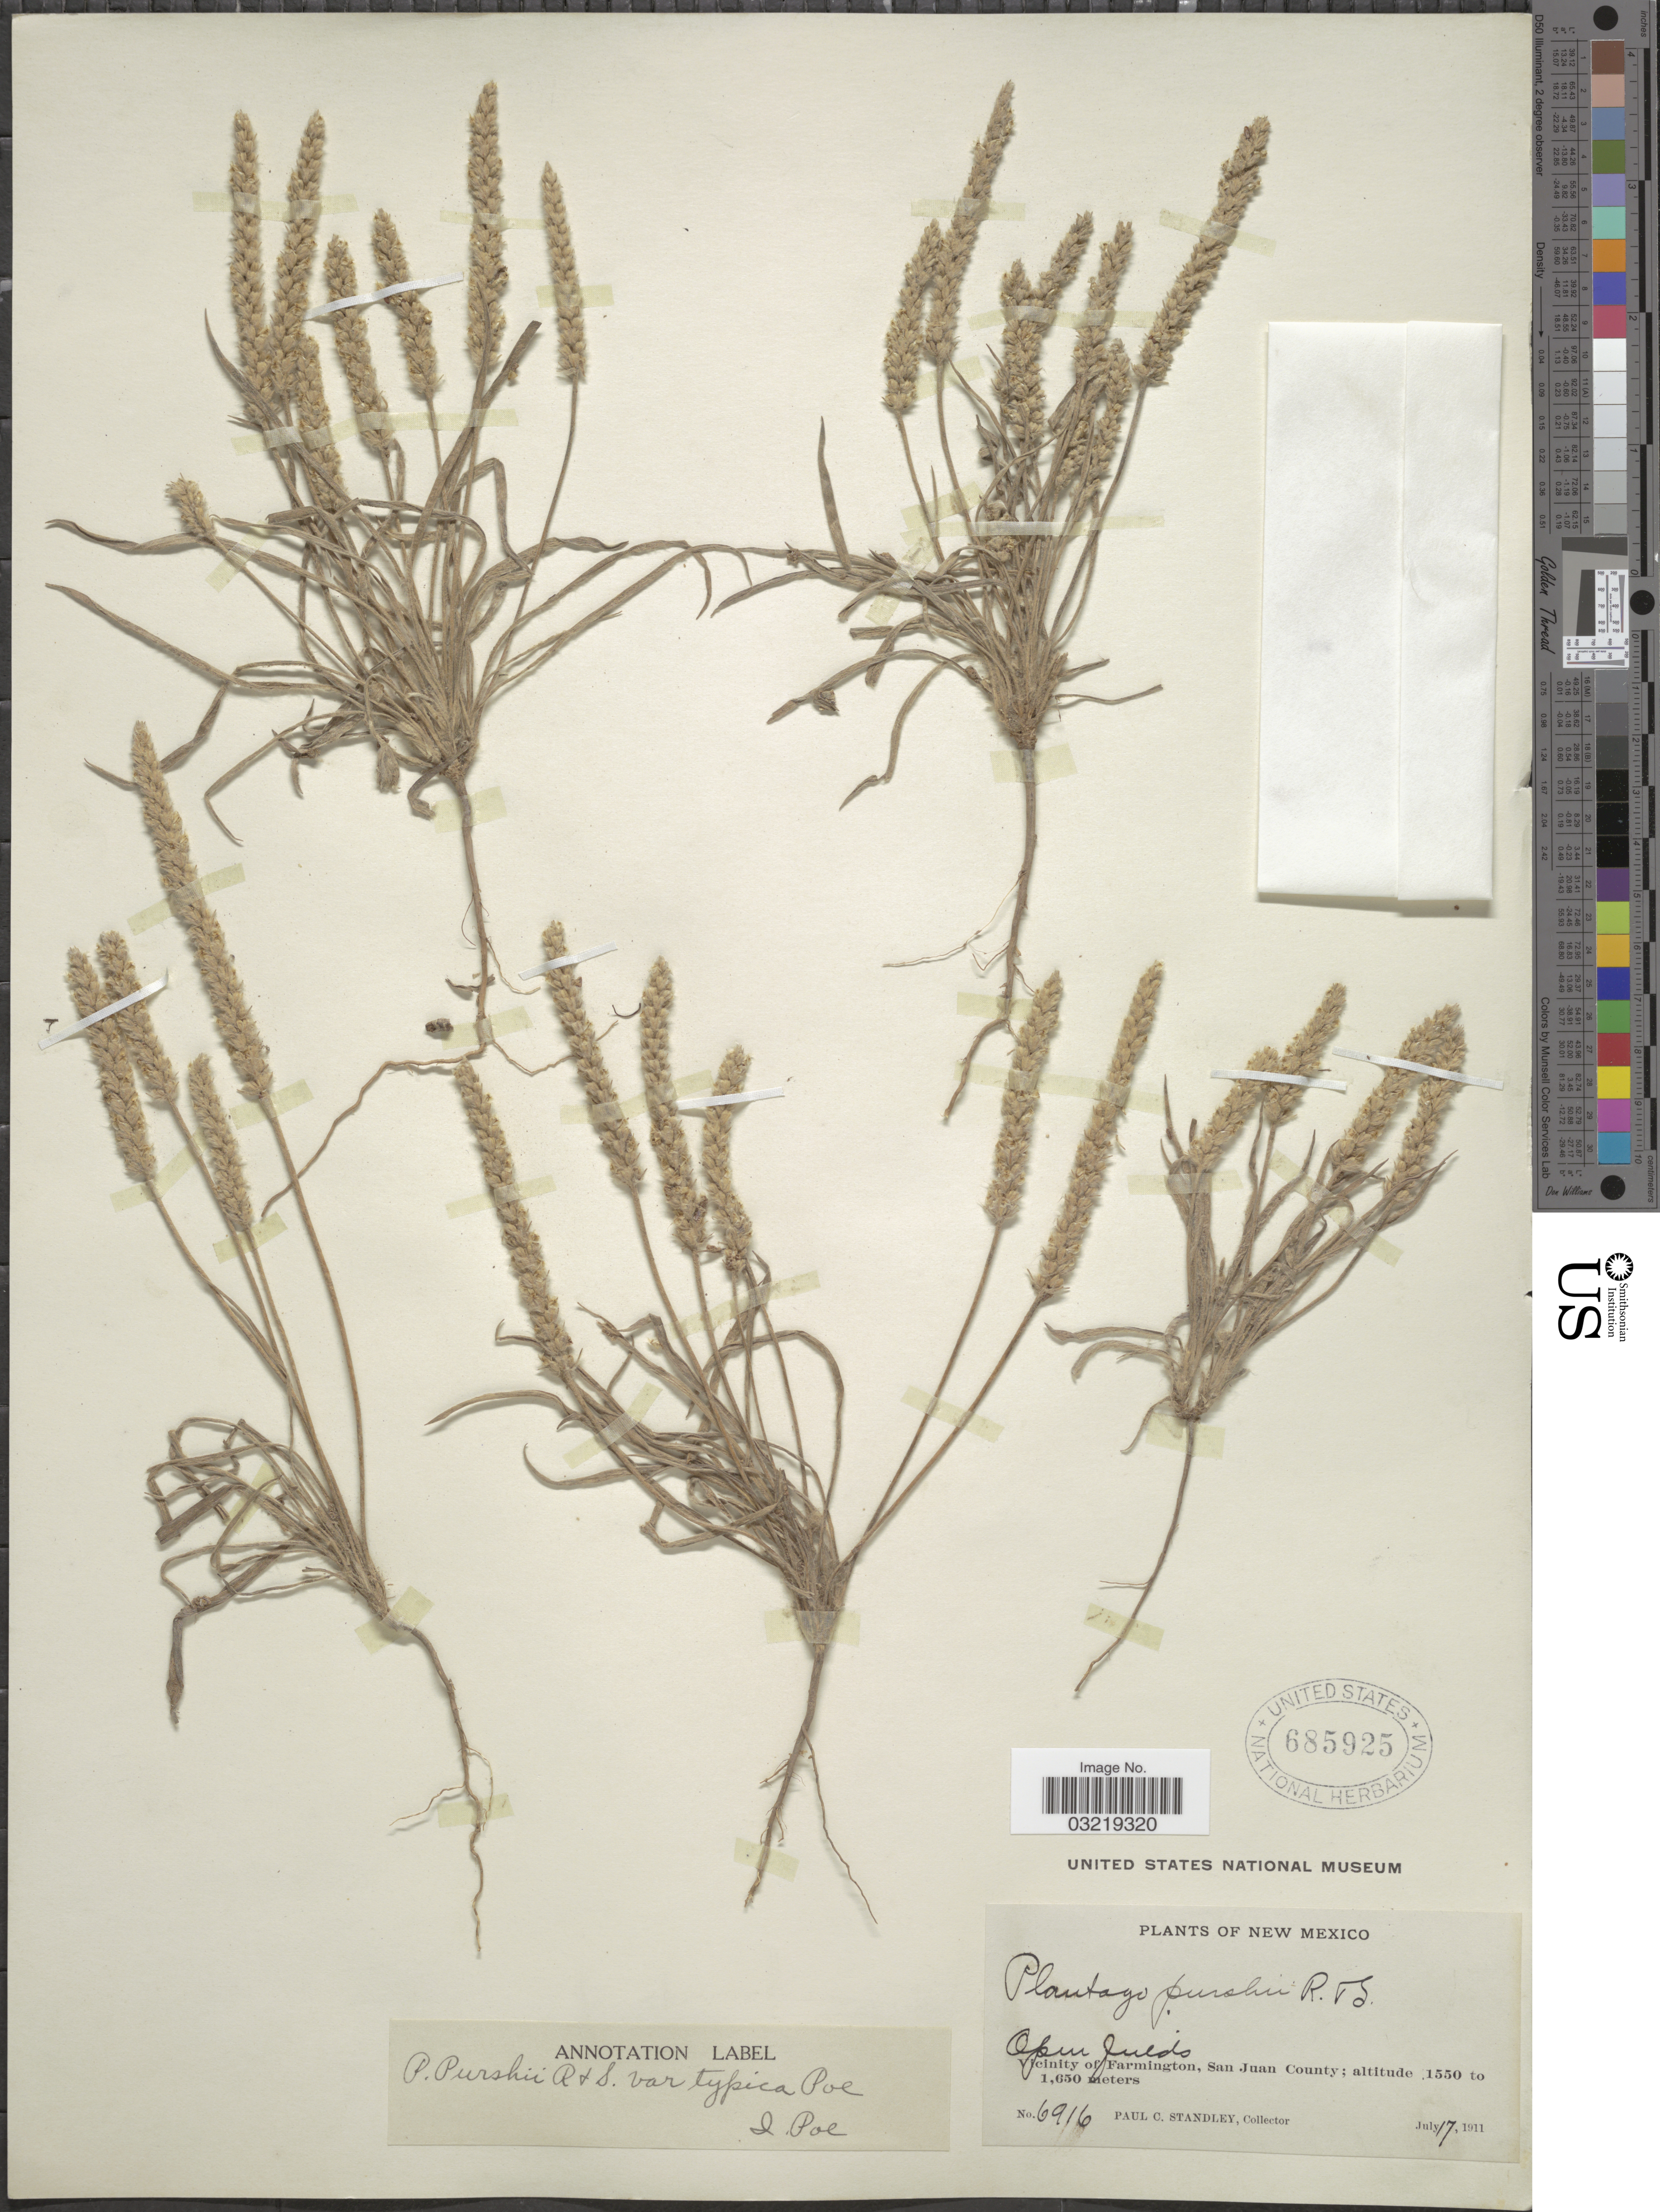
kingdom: Plantae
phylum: Tracheophyta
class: Magnoliopsida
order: Lamiales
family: Plantaginaceae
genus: Plantago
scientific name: Plantago patagonica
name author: Jacq.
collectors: P. C. Standley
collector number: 6916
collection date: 1911-07-17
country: United States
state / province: New Mexico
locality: Vicinity of Farmington, San Juan County.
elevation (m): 1550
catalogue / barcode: US 685925